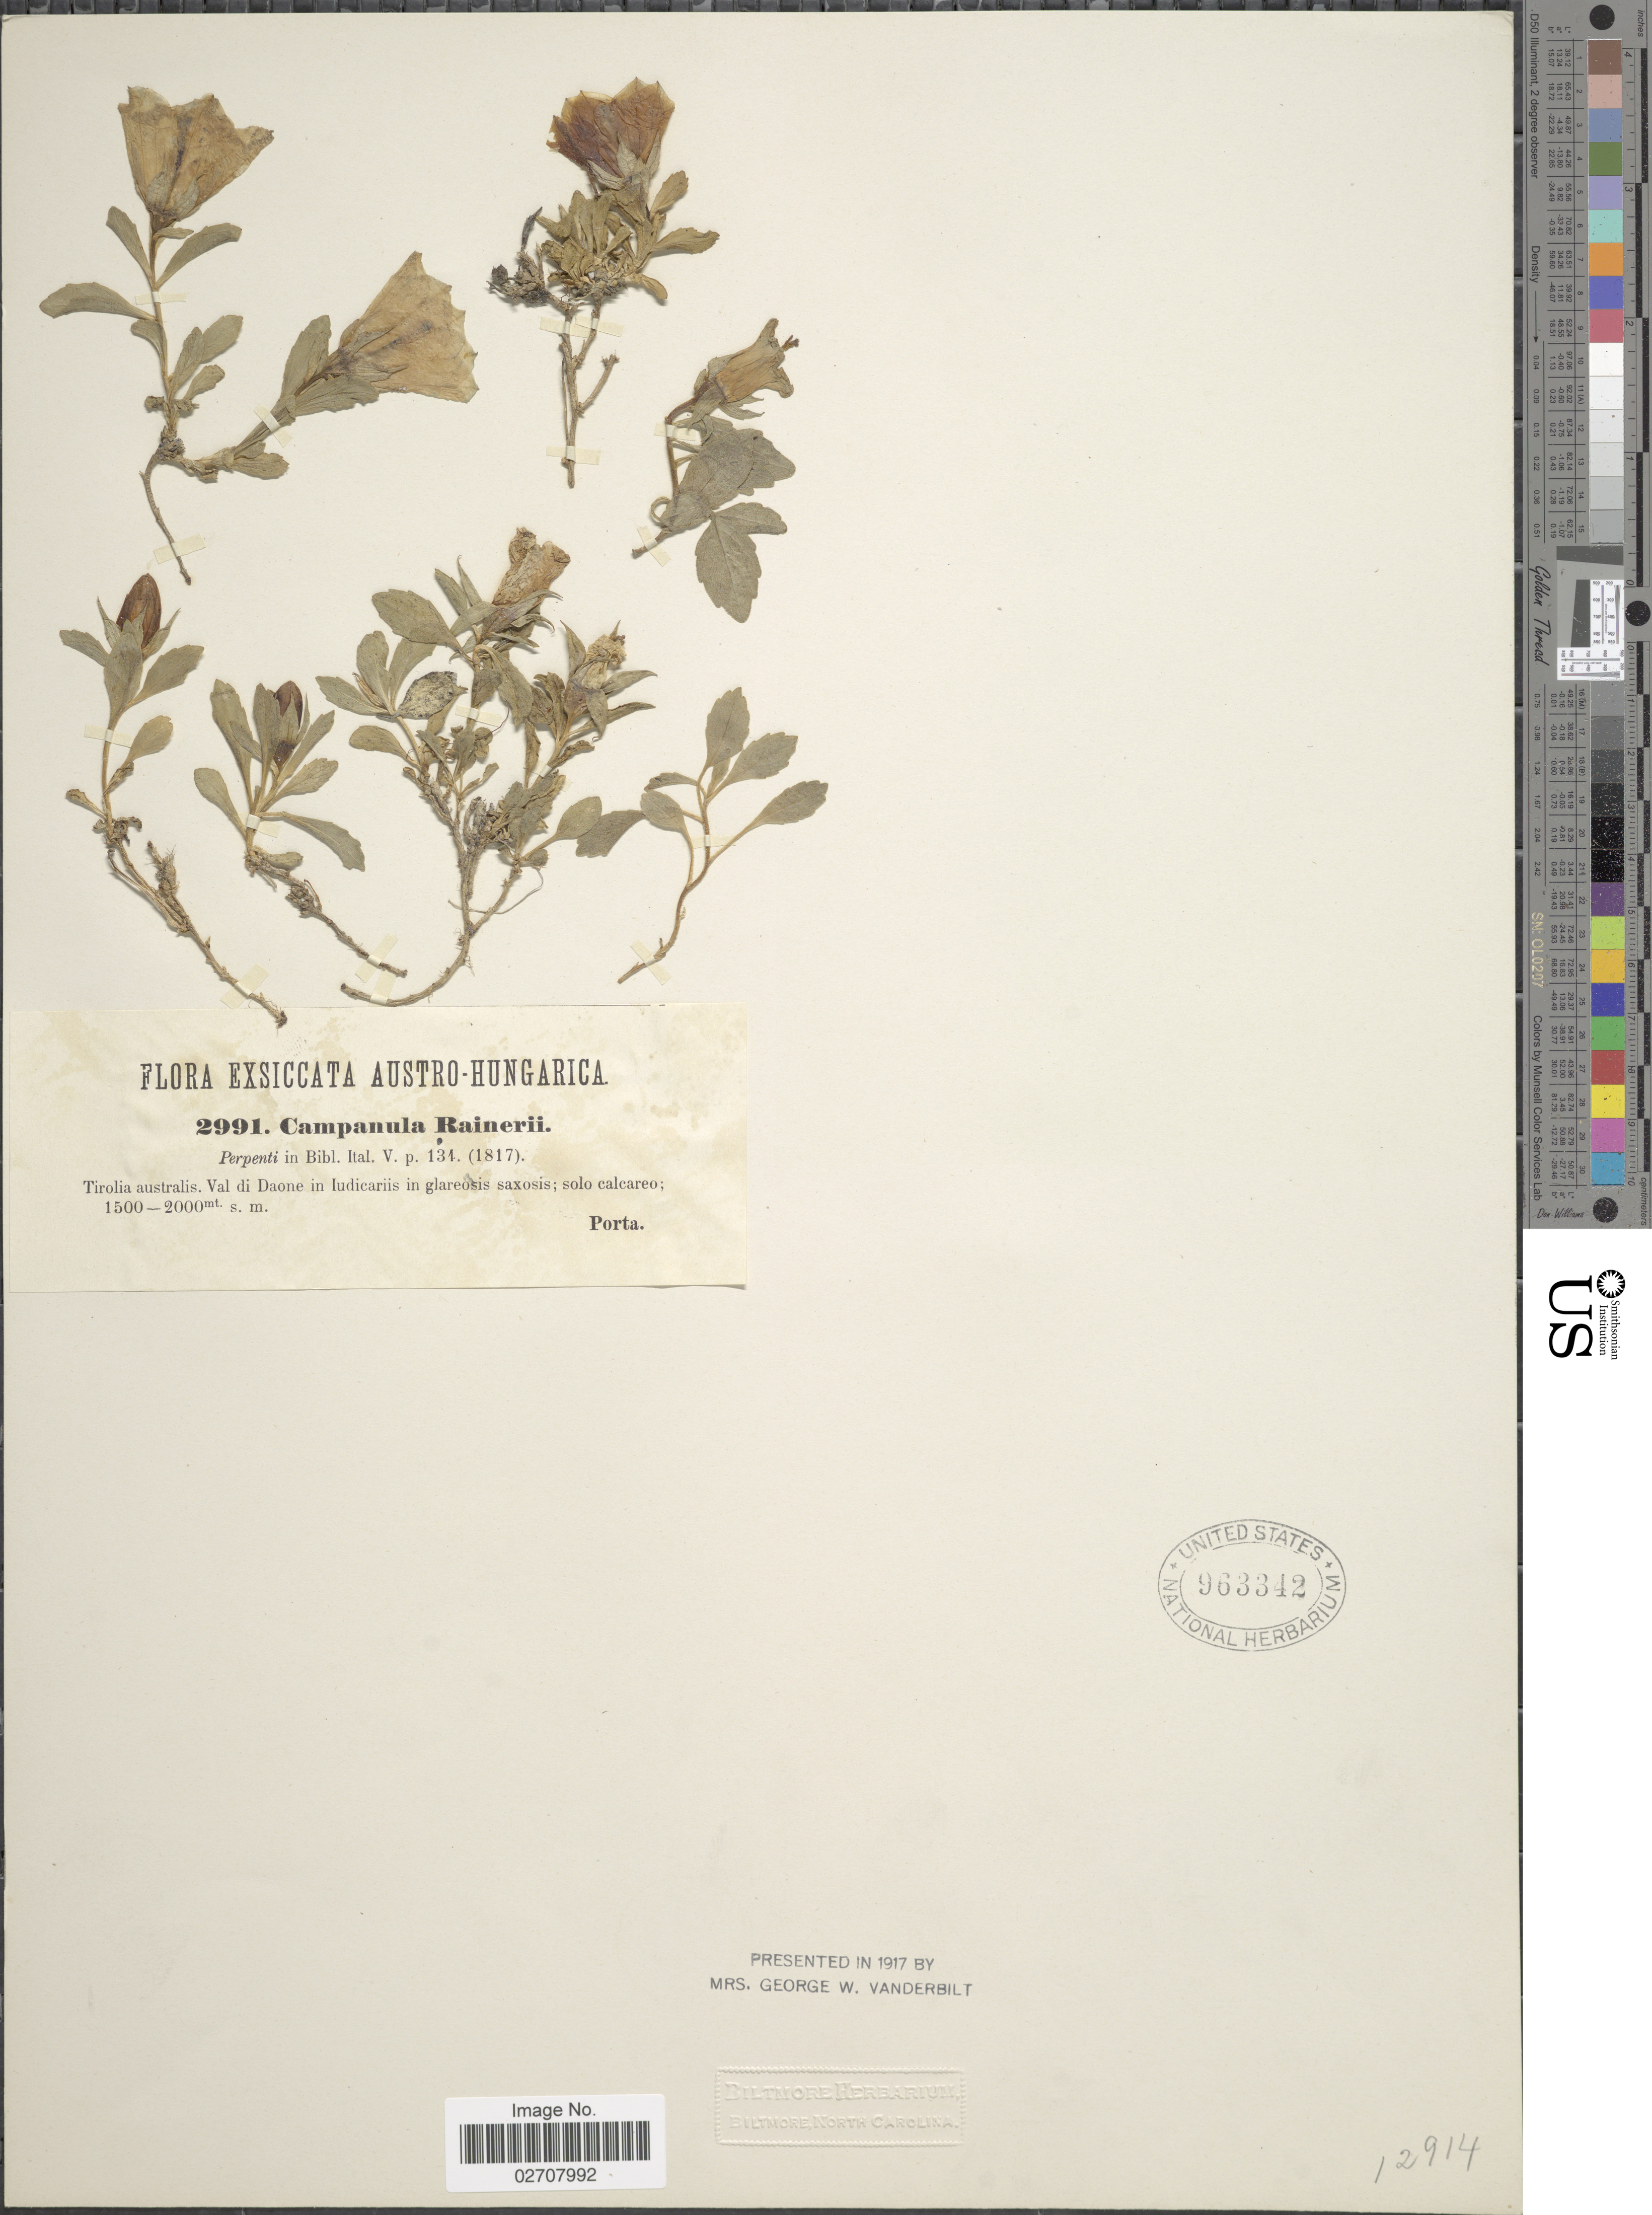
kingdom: Plantae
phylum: Tracheophyta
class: Magnoliopsida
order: Asterales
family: Campanulaceae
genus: Campanula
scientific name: Campanula raineri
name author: Perp.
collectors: P. Porta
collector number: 2991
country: Hungary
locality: Austro-Hungarica, Tirolia Australis. Val di Daone in Iudicariis in glareosis saxosis; solo calcareo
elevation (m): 1500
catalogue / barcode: US 963342